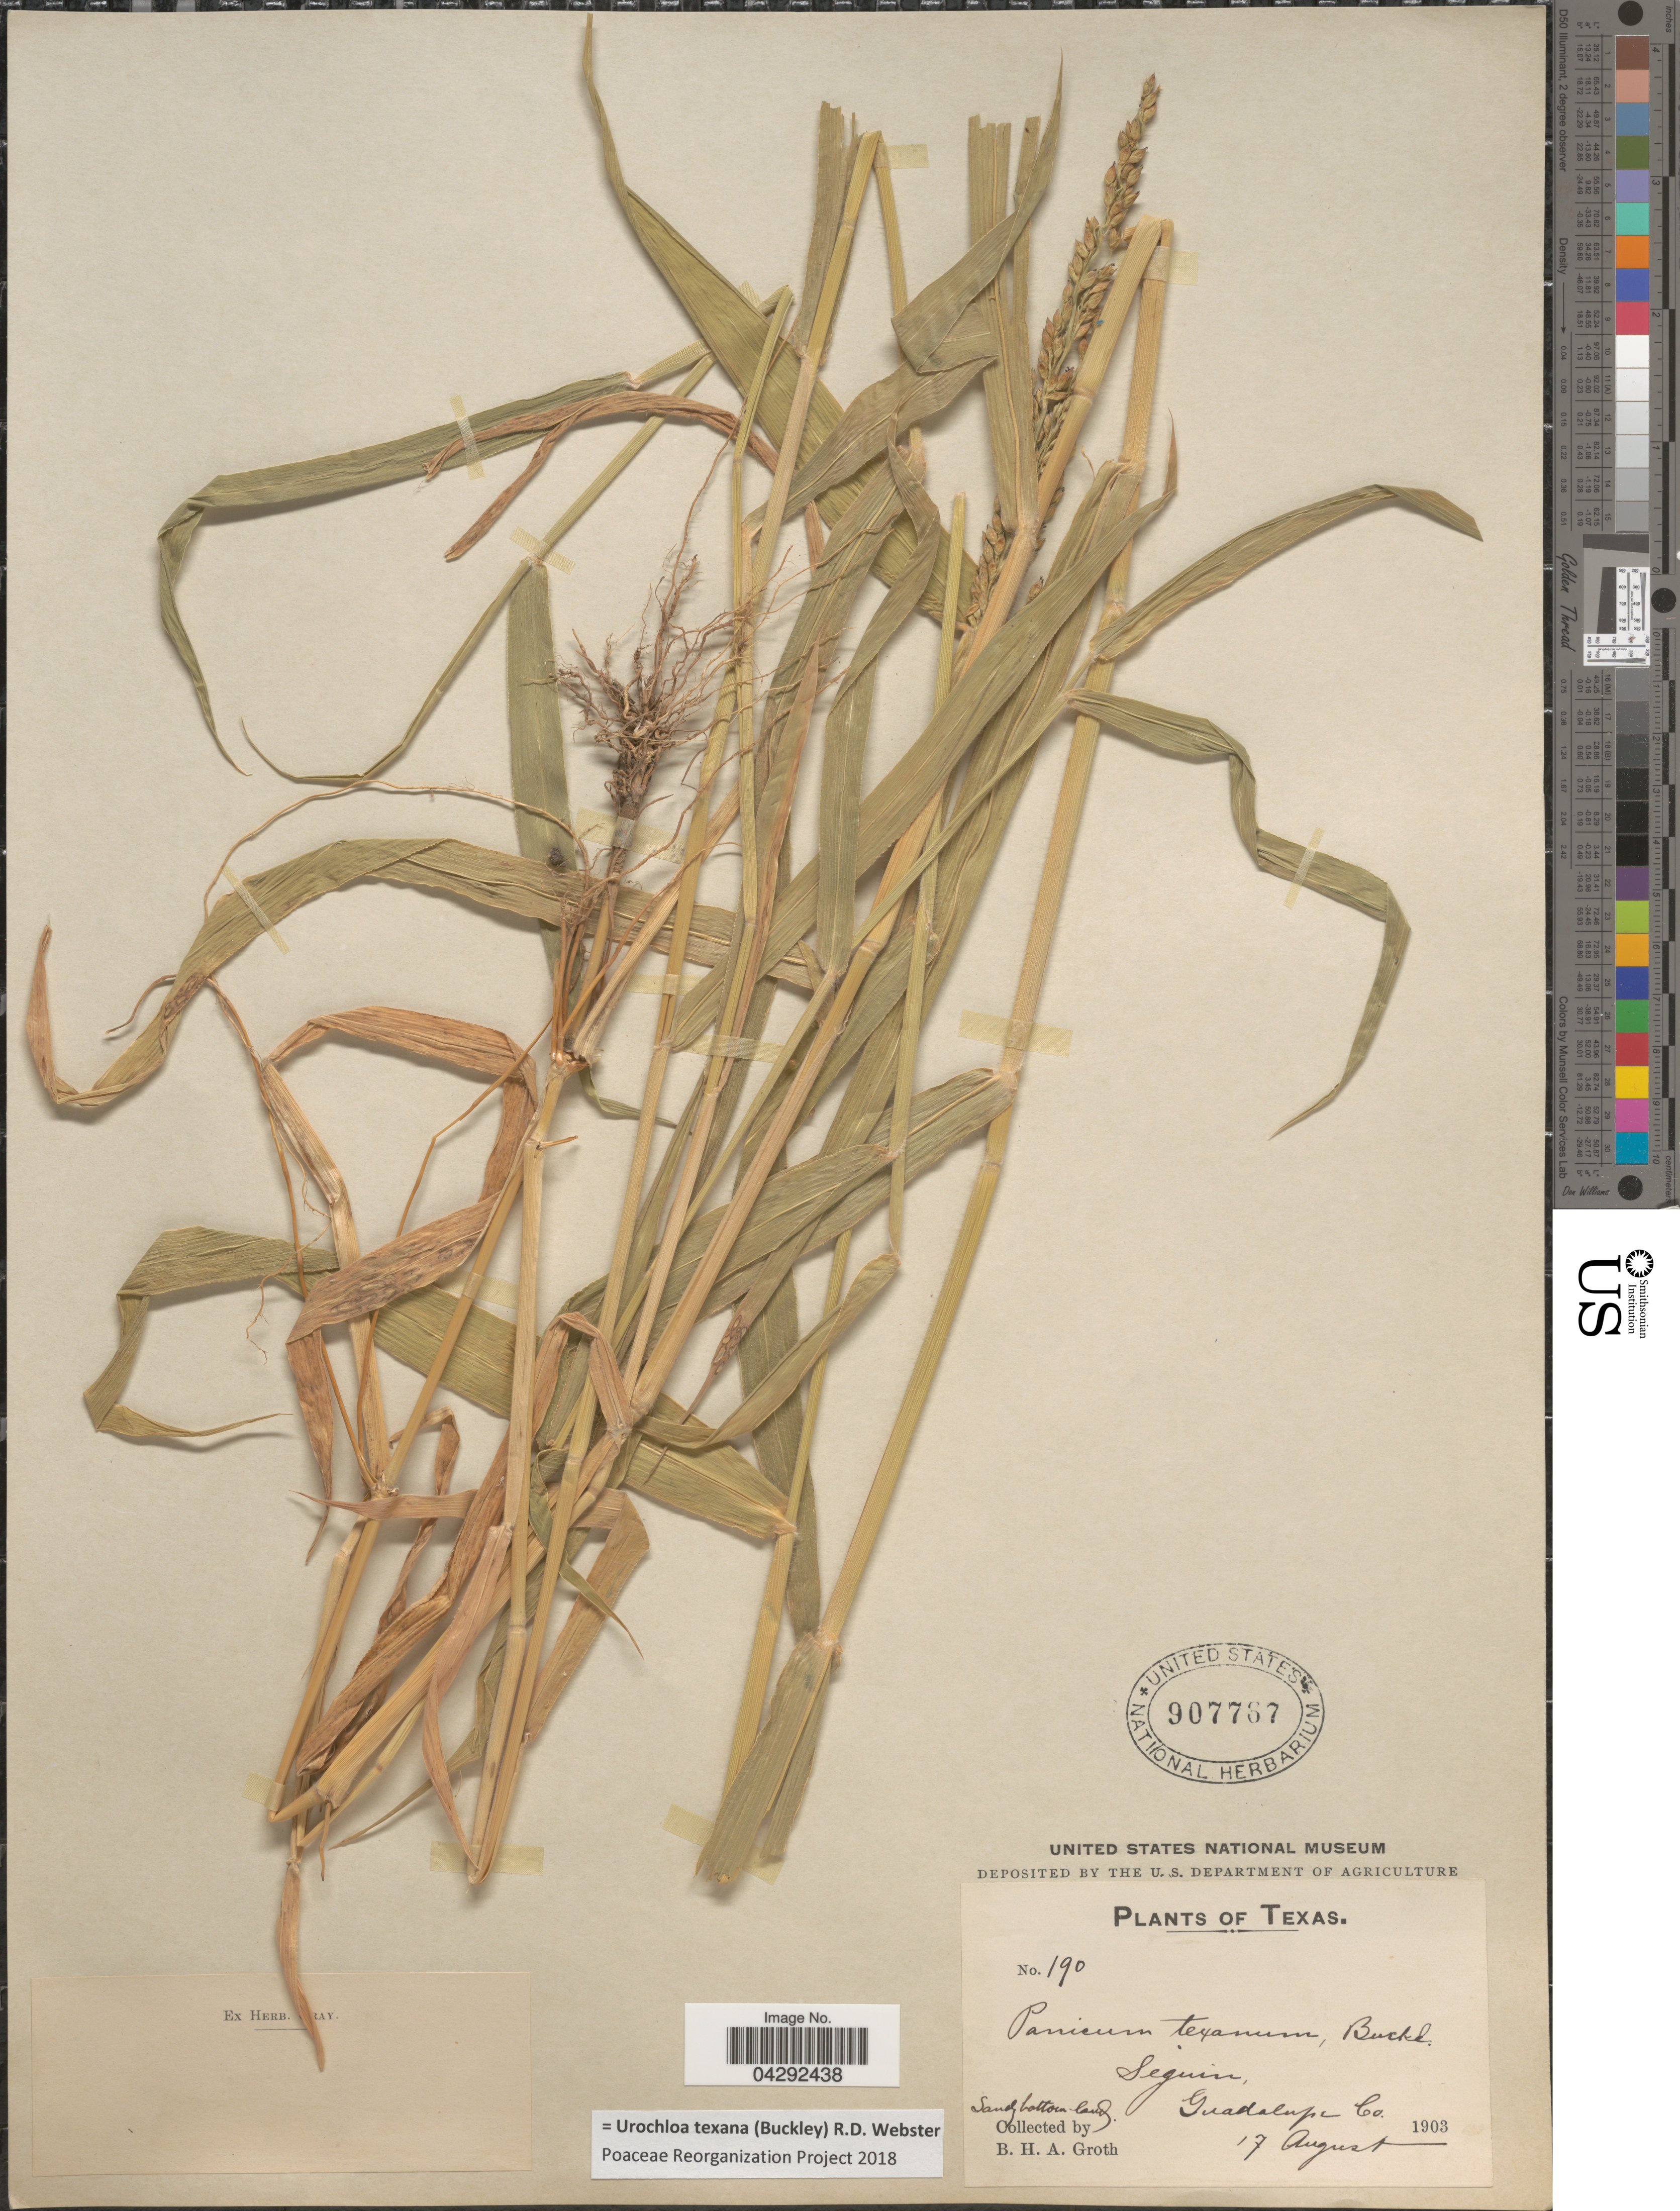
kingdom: Plantae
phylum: Tracheophyta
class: Liliopsida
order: Poales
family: Poaceae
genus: Urochloa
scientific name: Urochloa texana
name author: (Buckley) R.D. Webster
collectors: B. Groth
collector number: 190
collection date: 1903-08-17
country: United States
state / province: Texas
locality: Seguin, Guadalupe Co.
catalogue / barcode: US 907767